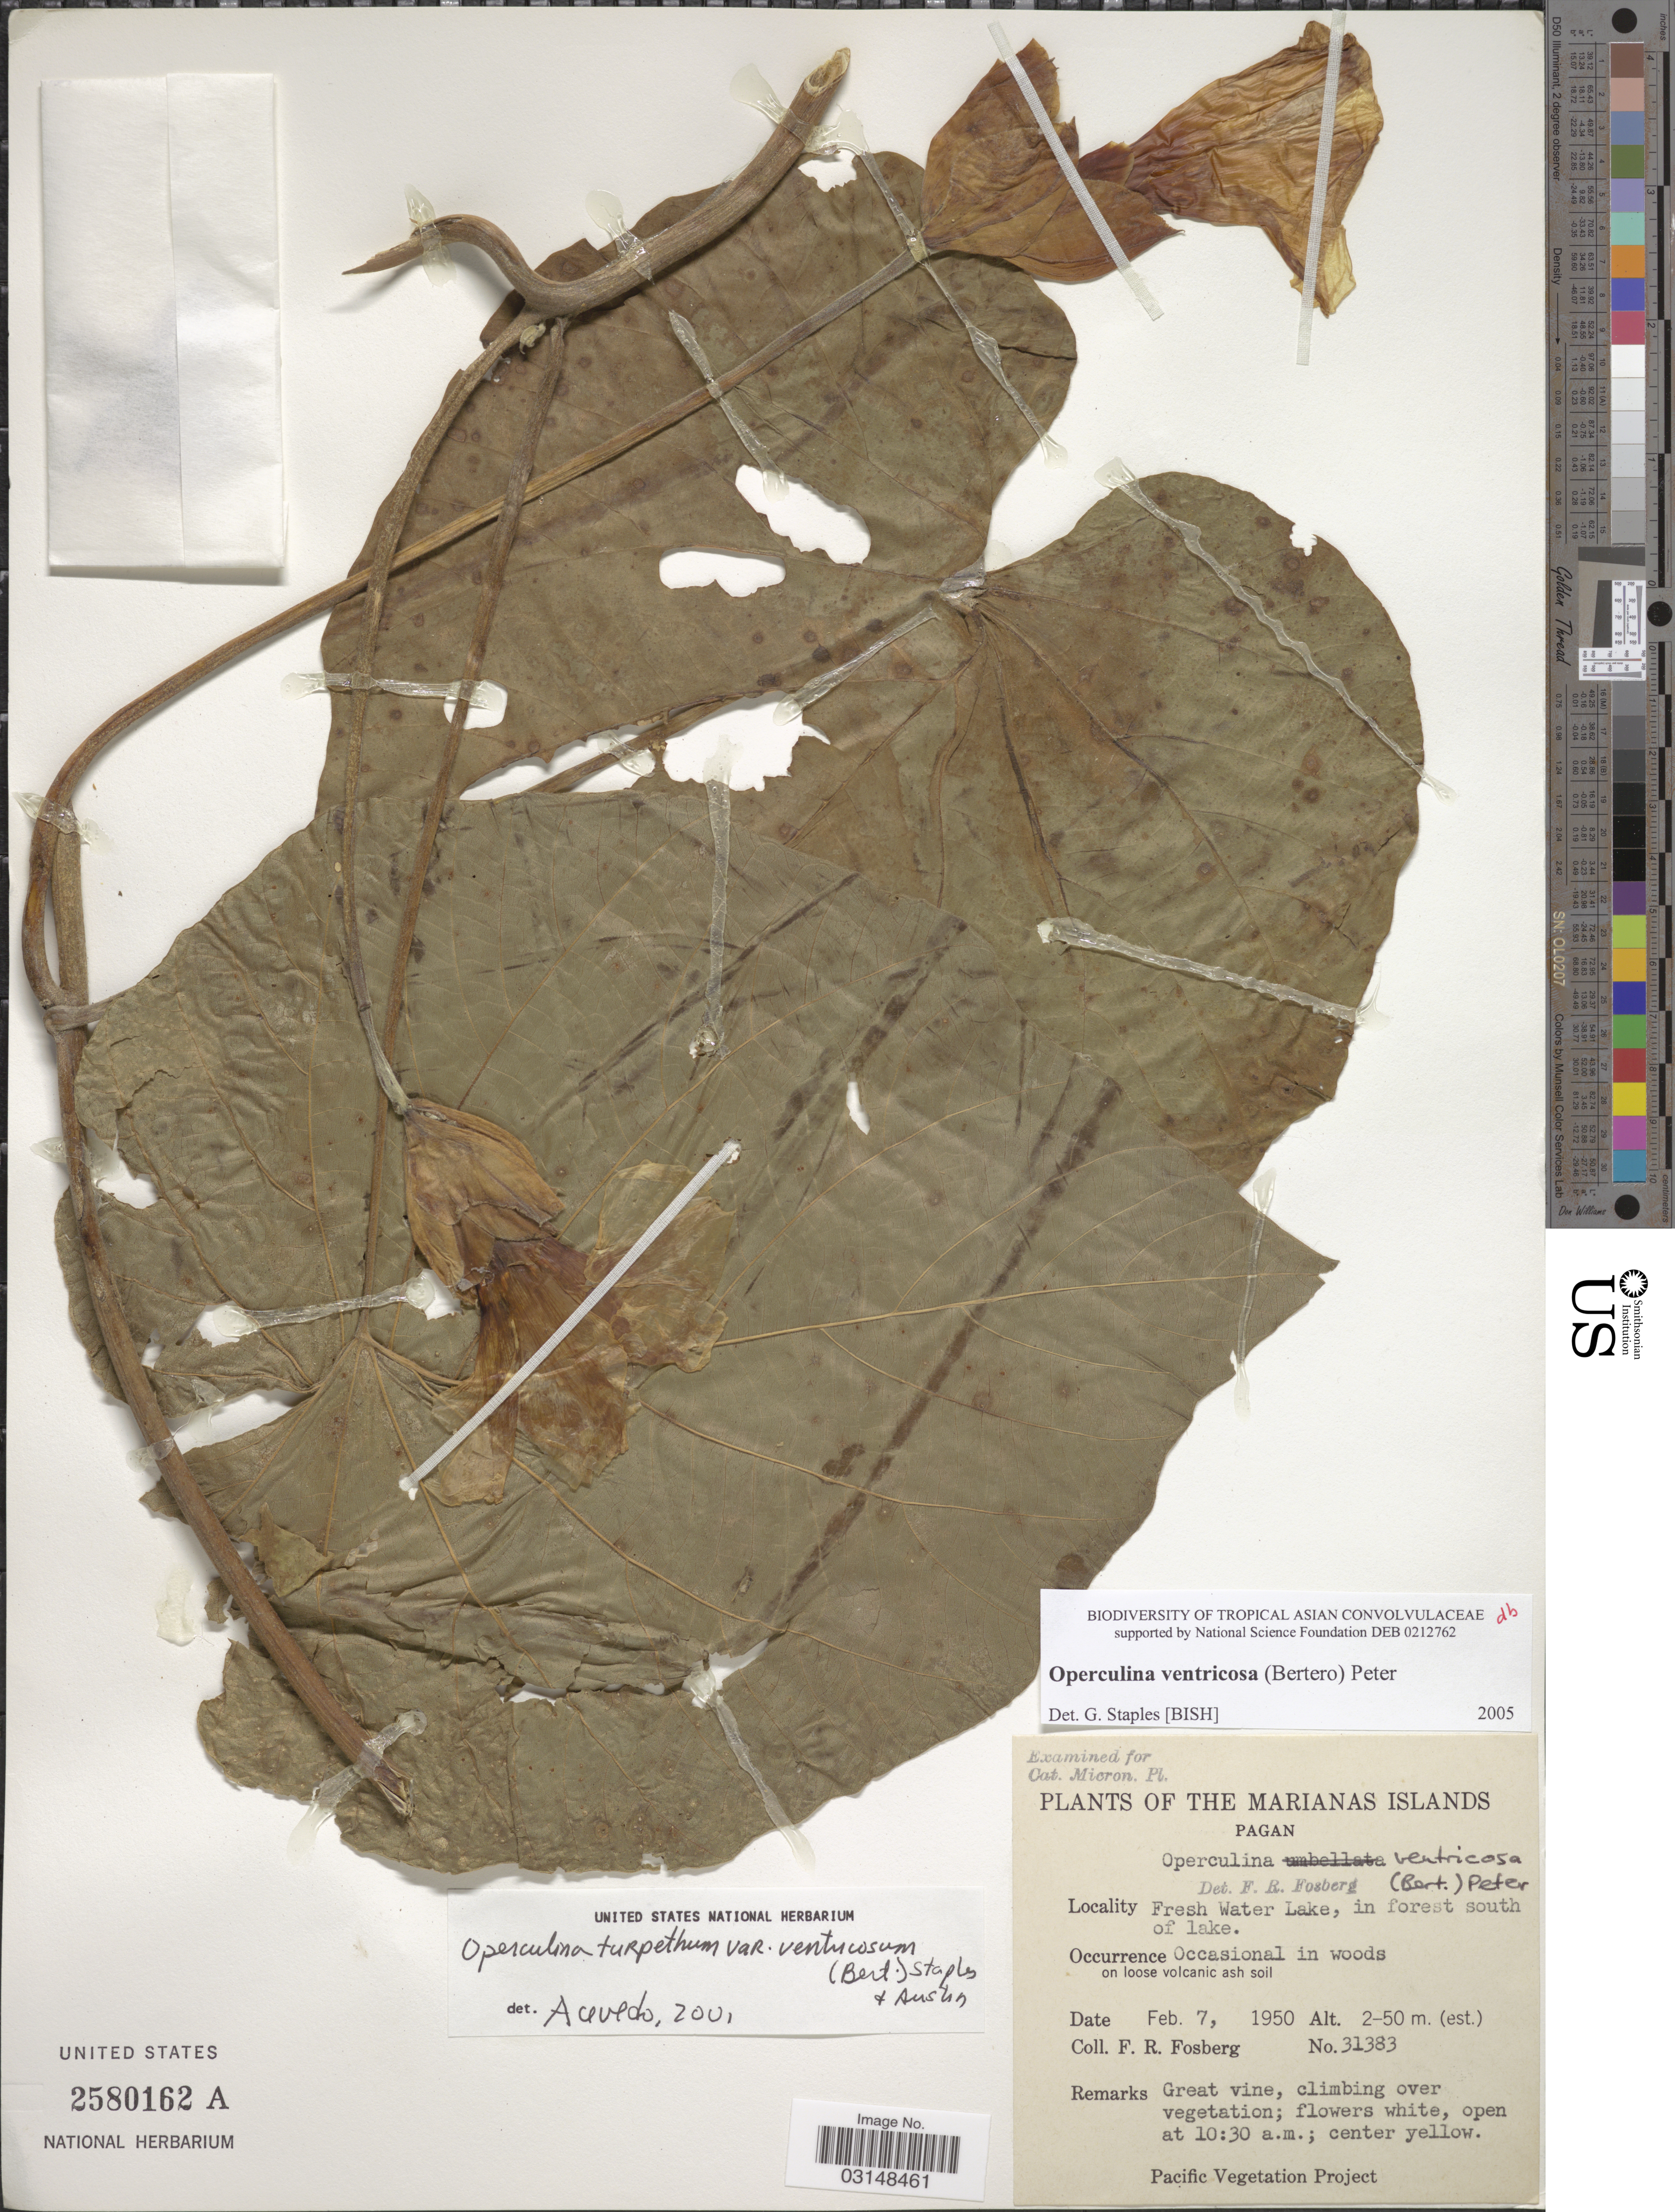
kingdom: Plantae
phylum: Tracheophyta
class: Magnoliopsida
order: Solanales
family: Convolvulaceae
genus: Operculina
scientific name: Operculina ventricosa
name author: (Aubl.) Barb. Rodr.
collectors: F. R. Fosberg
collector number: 31383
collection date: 1950-02-07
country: Northern Mariana Islands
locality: The Marianas Islands, Pagan, Fresh Water Lake, in forest south of lake.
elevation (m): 2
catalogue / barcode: US 2580162A